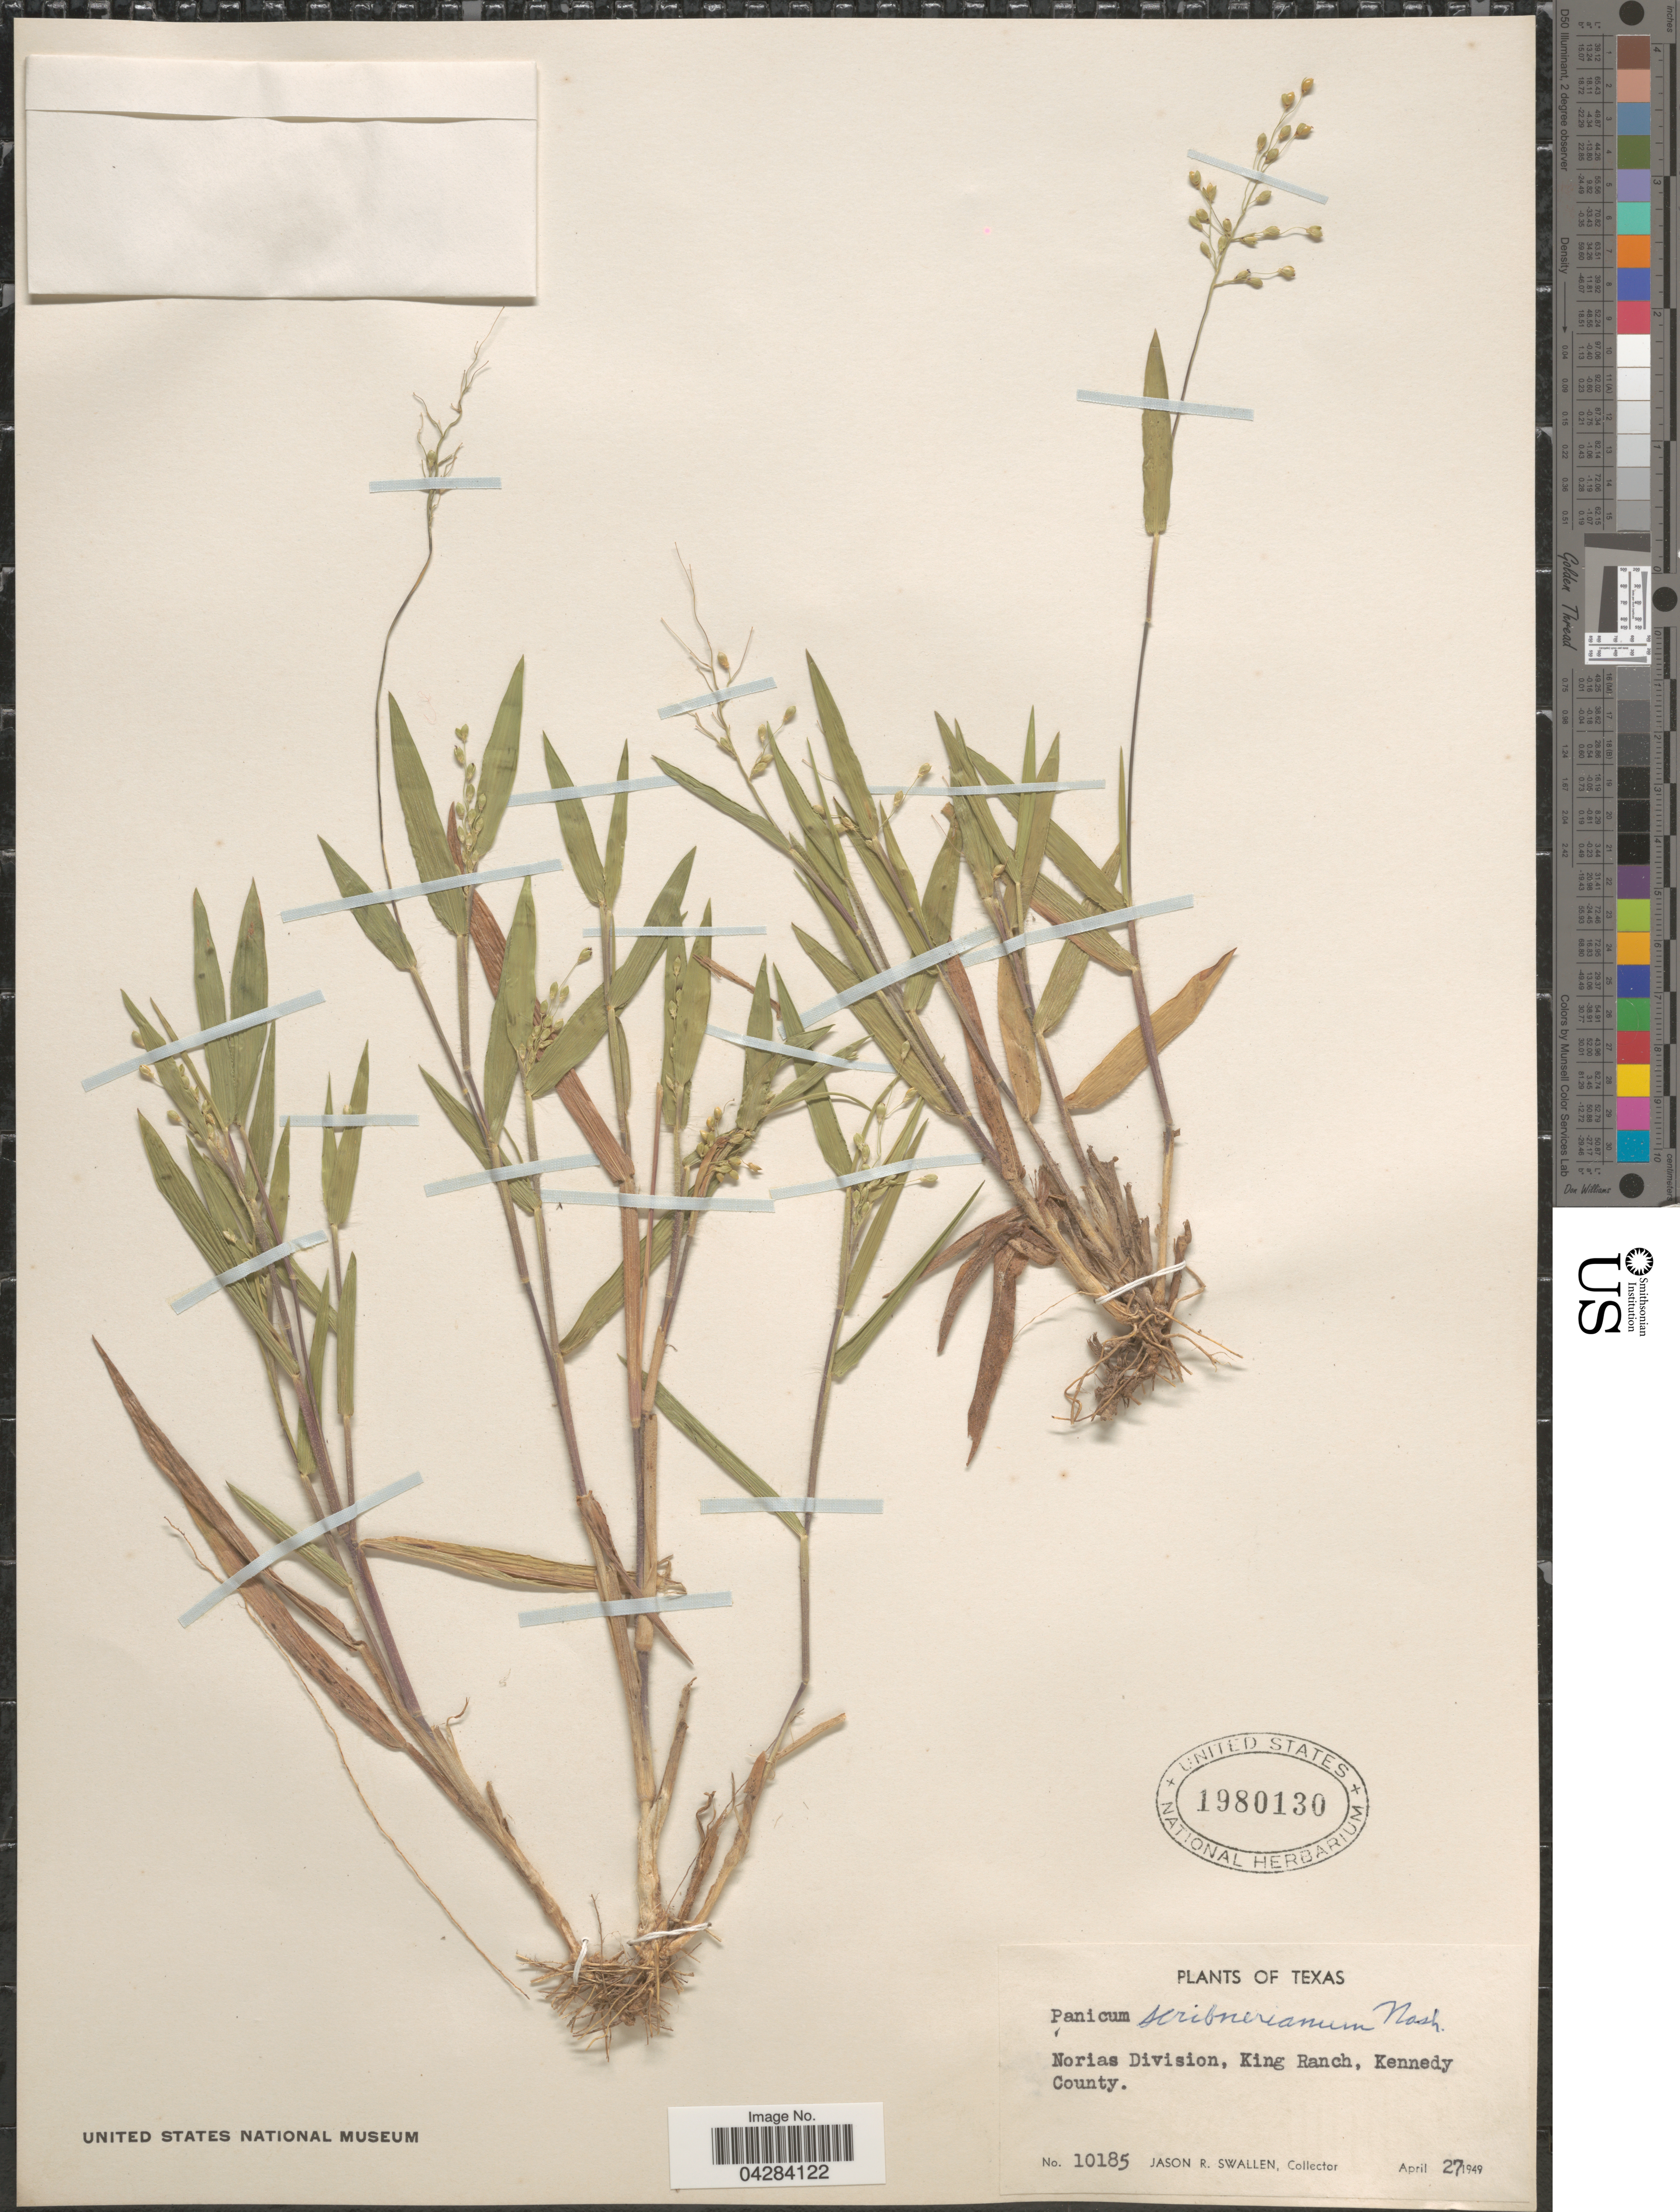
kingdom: Plantae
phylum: Tracheophyta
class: Liliopsida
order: Poales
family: Poaceae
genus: Dichanthelium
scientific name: Dichanthelium oligosanthes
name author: (Schult.) Gould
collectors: J. R. Swallen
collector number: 10185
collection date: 1949-04-27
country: United States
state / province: Texas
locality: Norias Division, King Ranch, Kennedy County.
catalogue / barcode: US 1980130